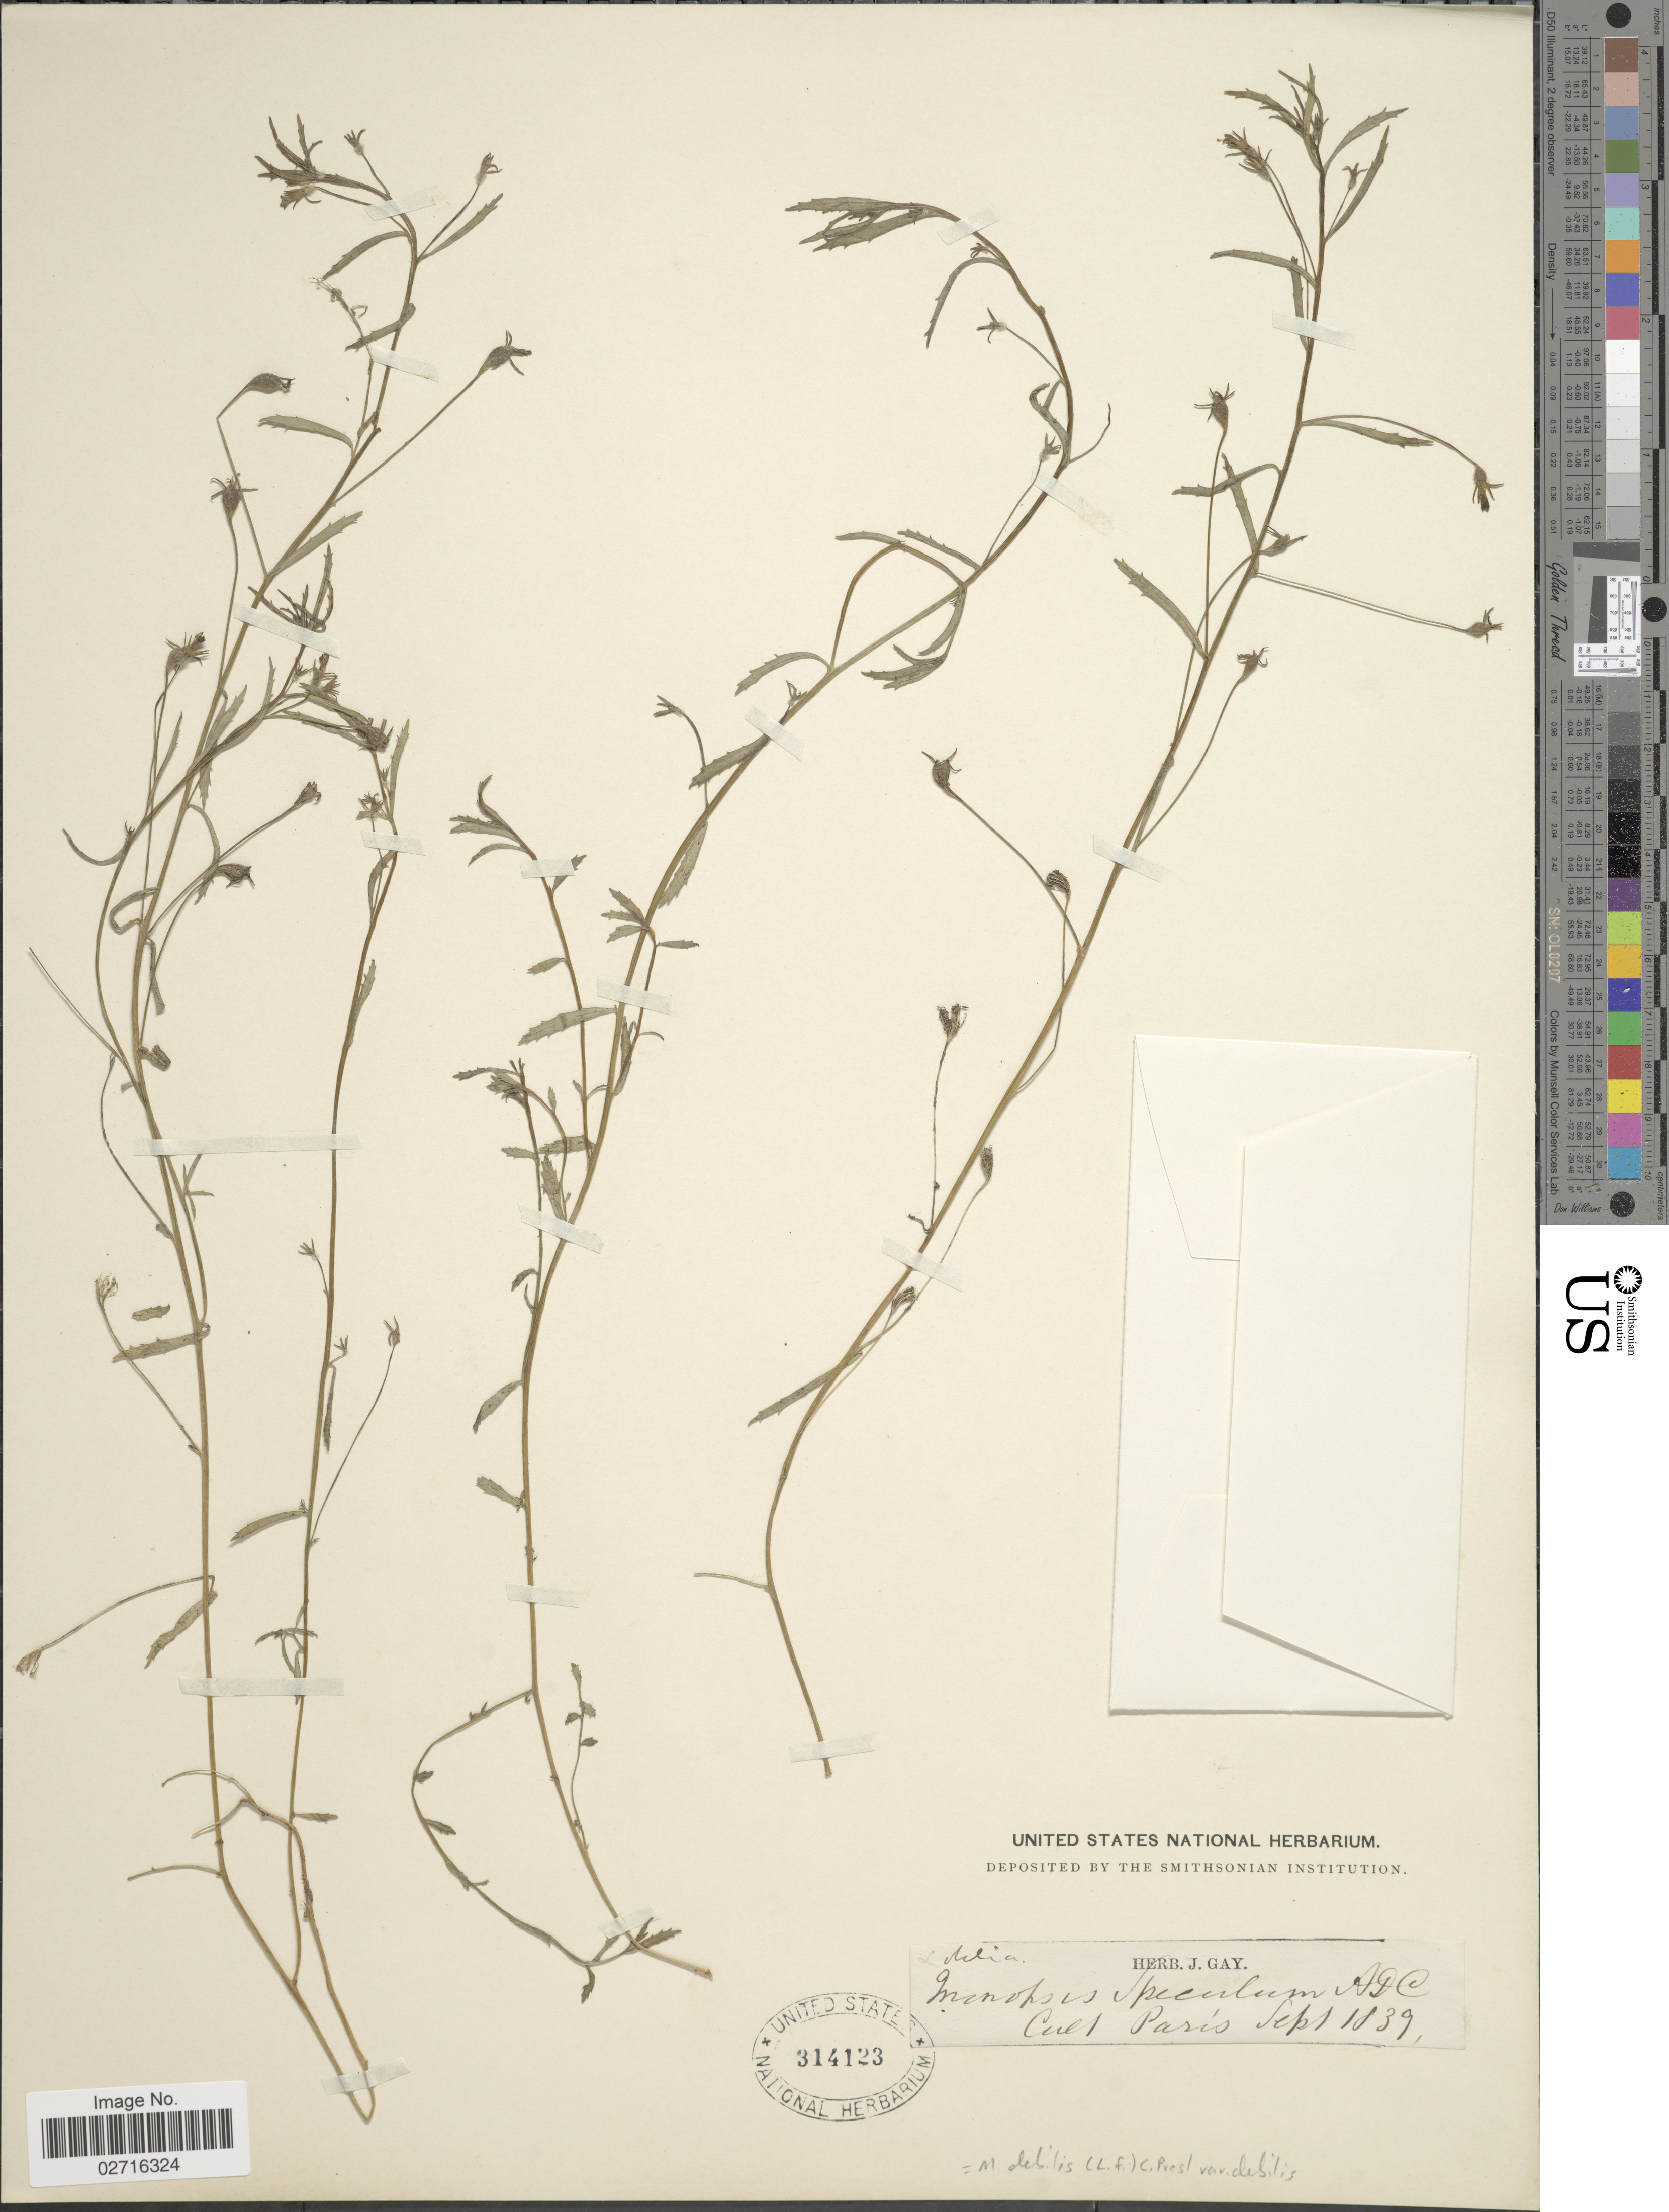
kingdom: Plantae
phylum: Tracheophyta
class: Magnoliopsida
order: Asterales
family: Campanulaceae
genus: Monopsis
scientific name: Monopsis debilis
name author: (L. f.) C. Presl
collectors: ex herb. J. Gay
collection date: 1839-09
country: France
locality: Cult. Paris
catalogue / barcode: US 314123